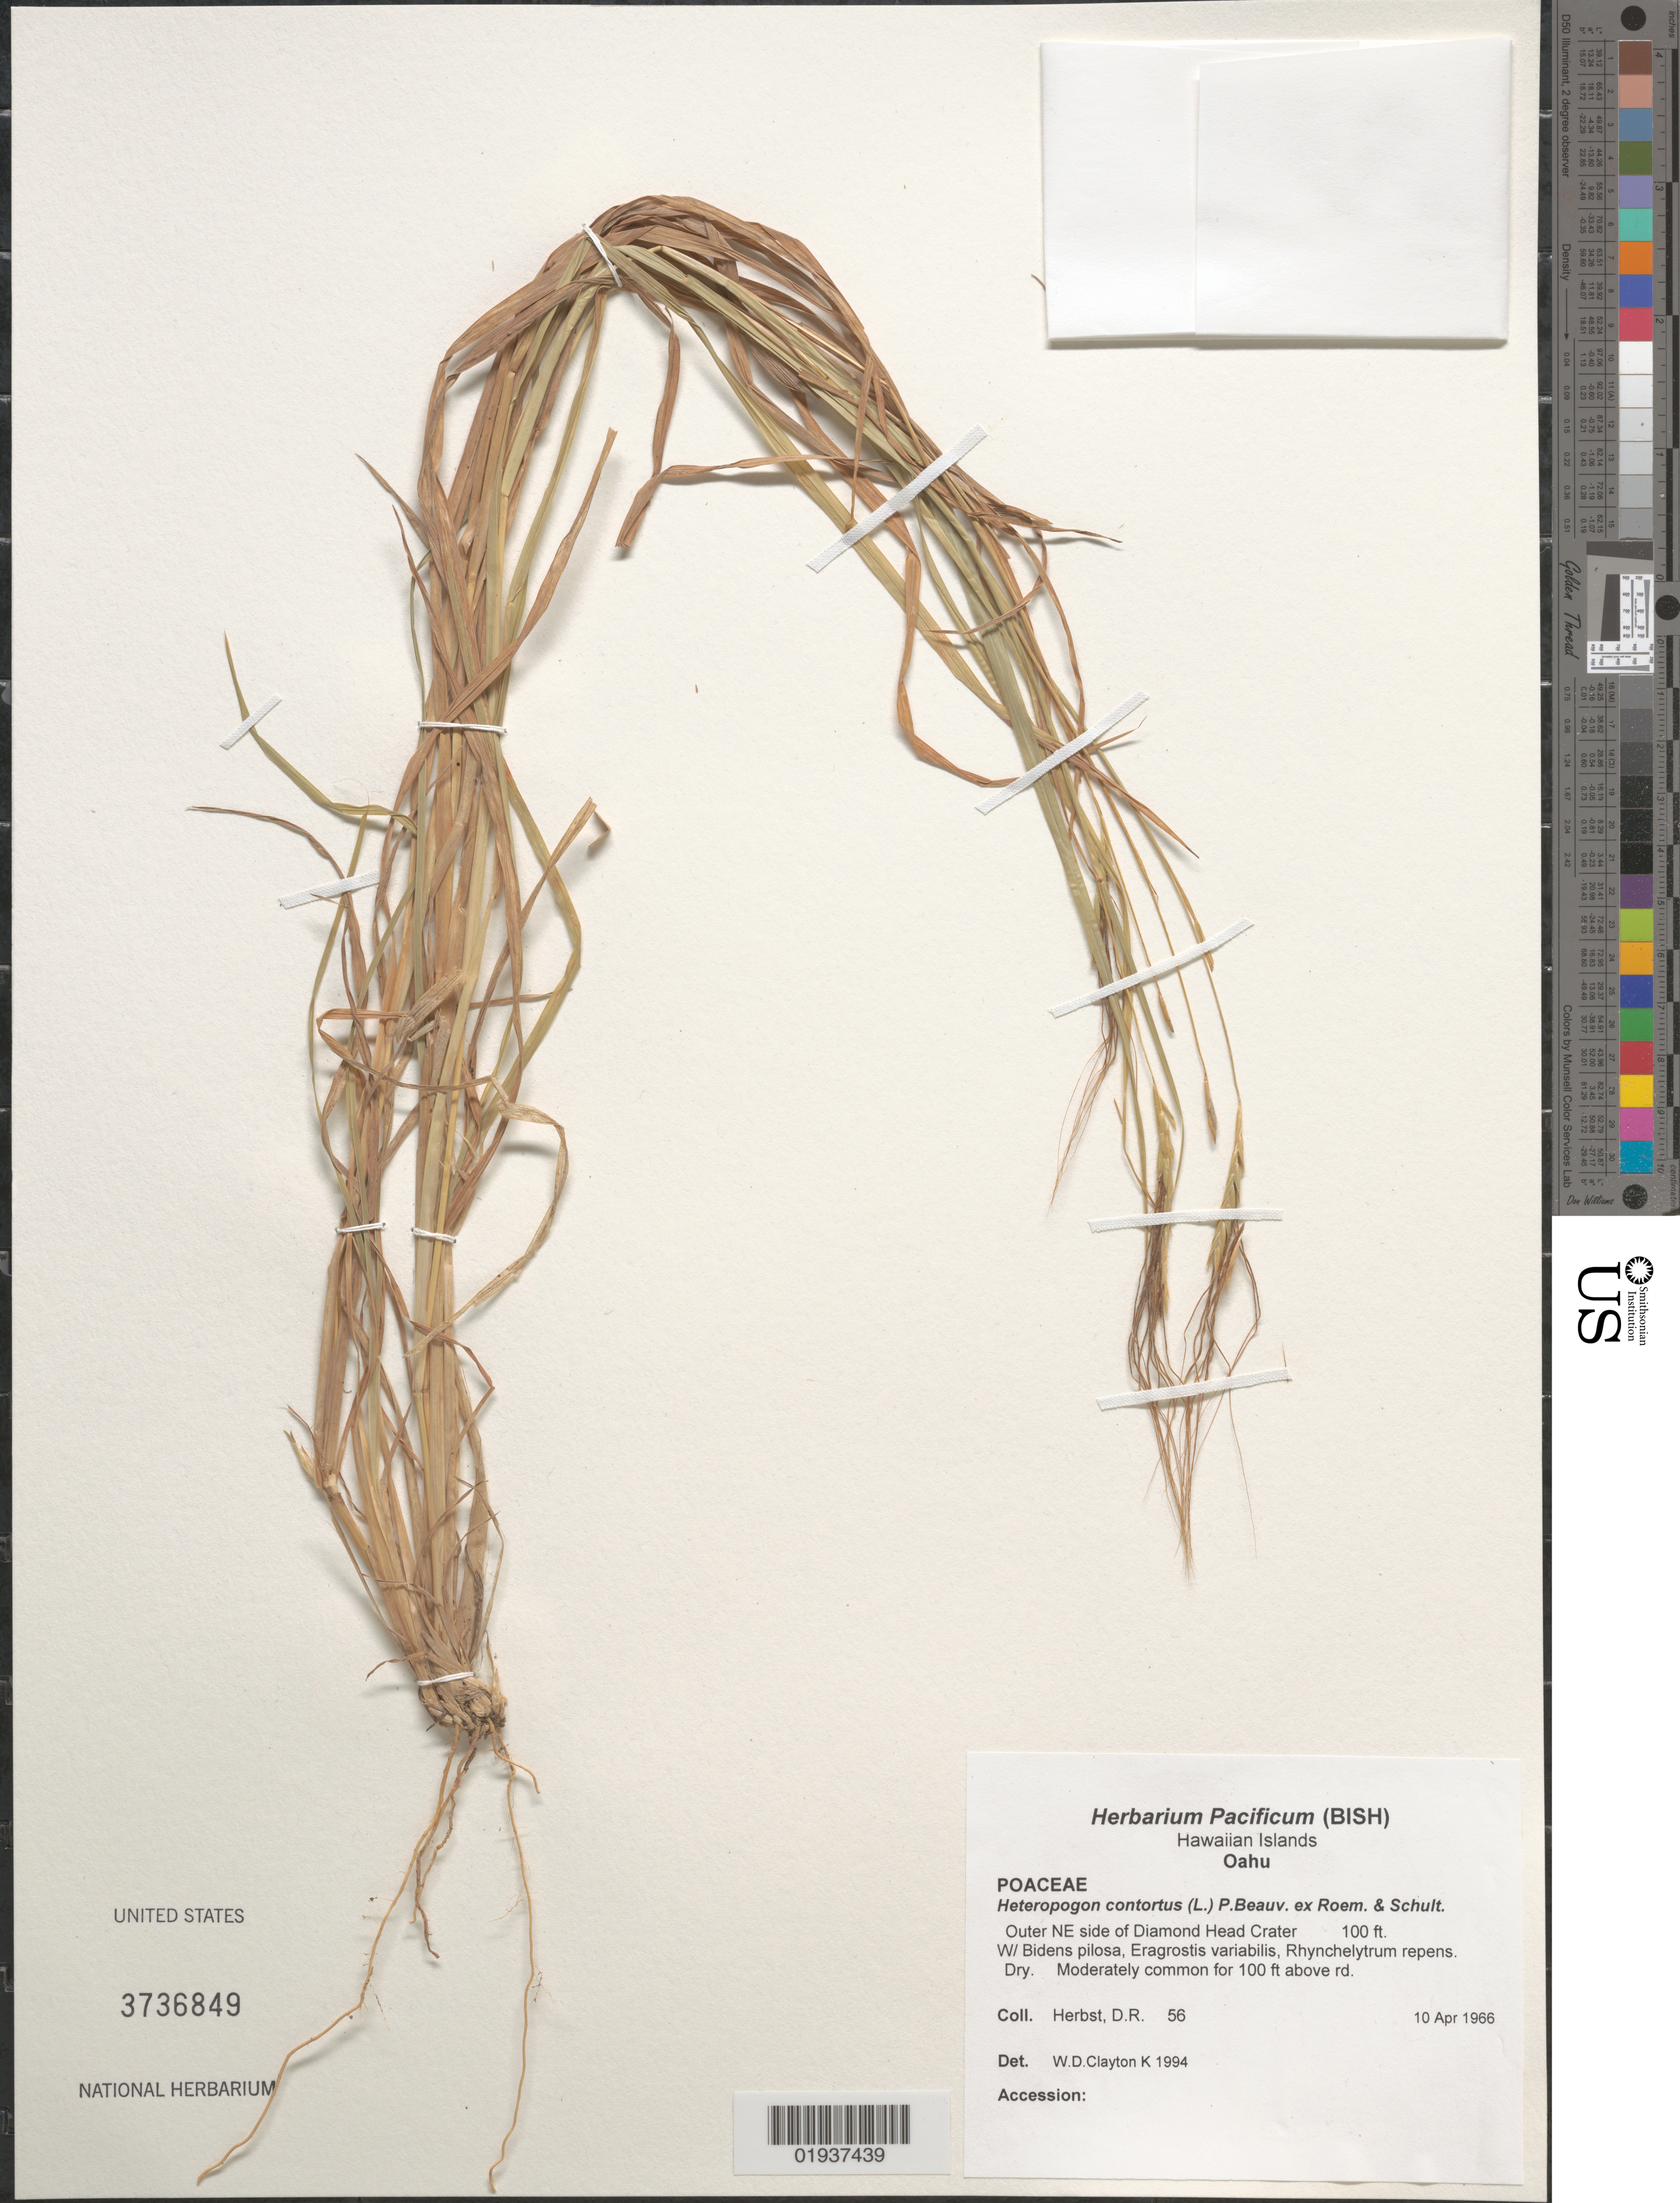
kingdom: Plantae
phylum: Tracheophyta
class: Liliopsida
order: Poales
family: Poaceae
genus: Heteropogon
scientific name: Heteropogon contortus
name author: (L.) P. Beauv. ex Roem. & Schult.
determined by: Clayton, W. D.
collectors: D. R. Herbst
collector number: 56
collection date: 1966-04-10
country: United States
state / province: Hawaii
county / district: Honolulu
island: Oahu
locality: Outer NE side of Diamond Head Crater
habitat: Dry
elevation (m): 30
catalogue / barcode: US 3736849